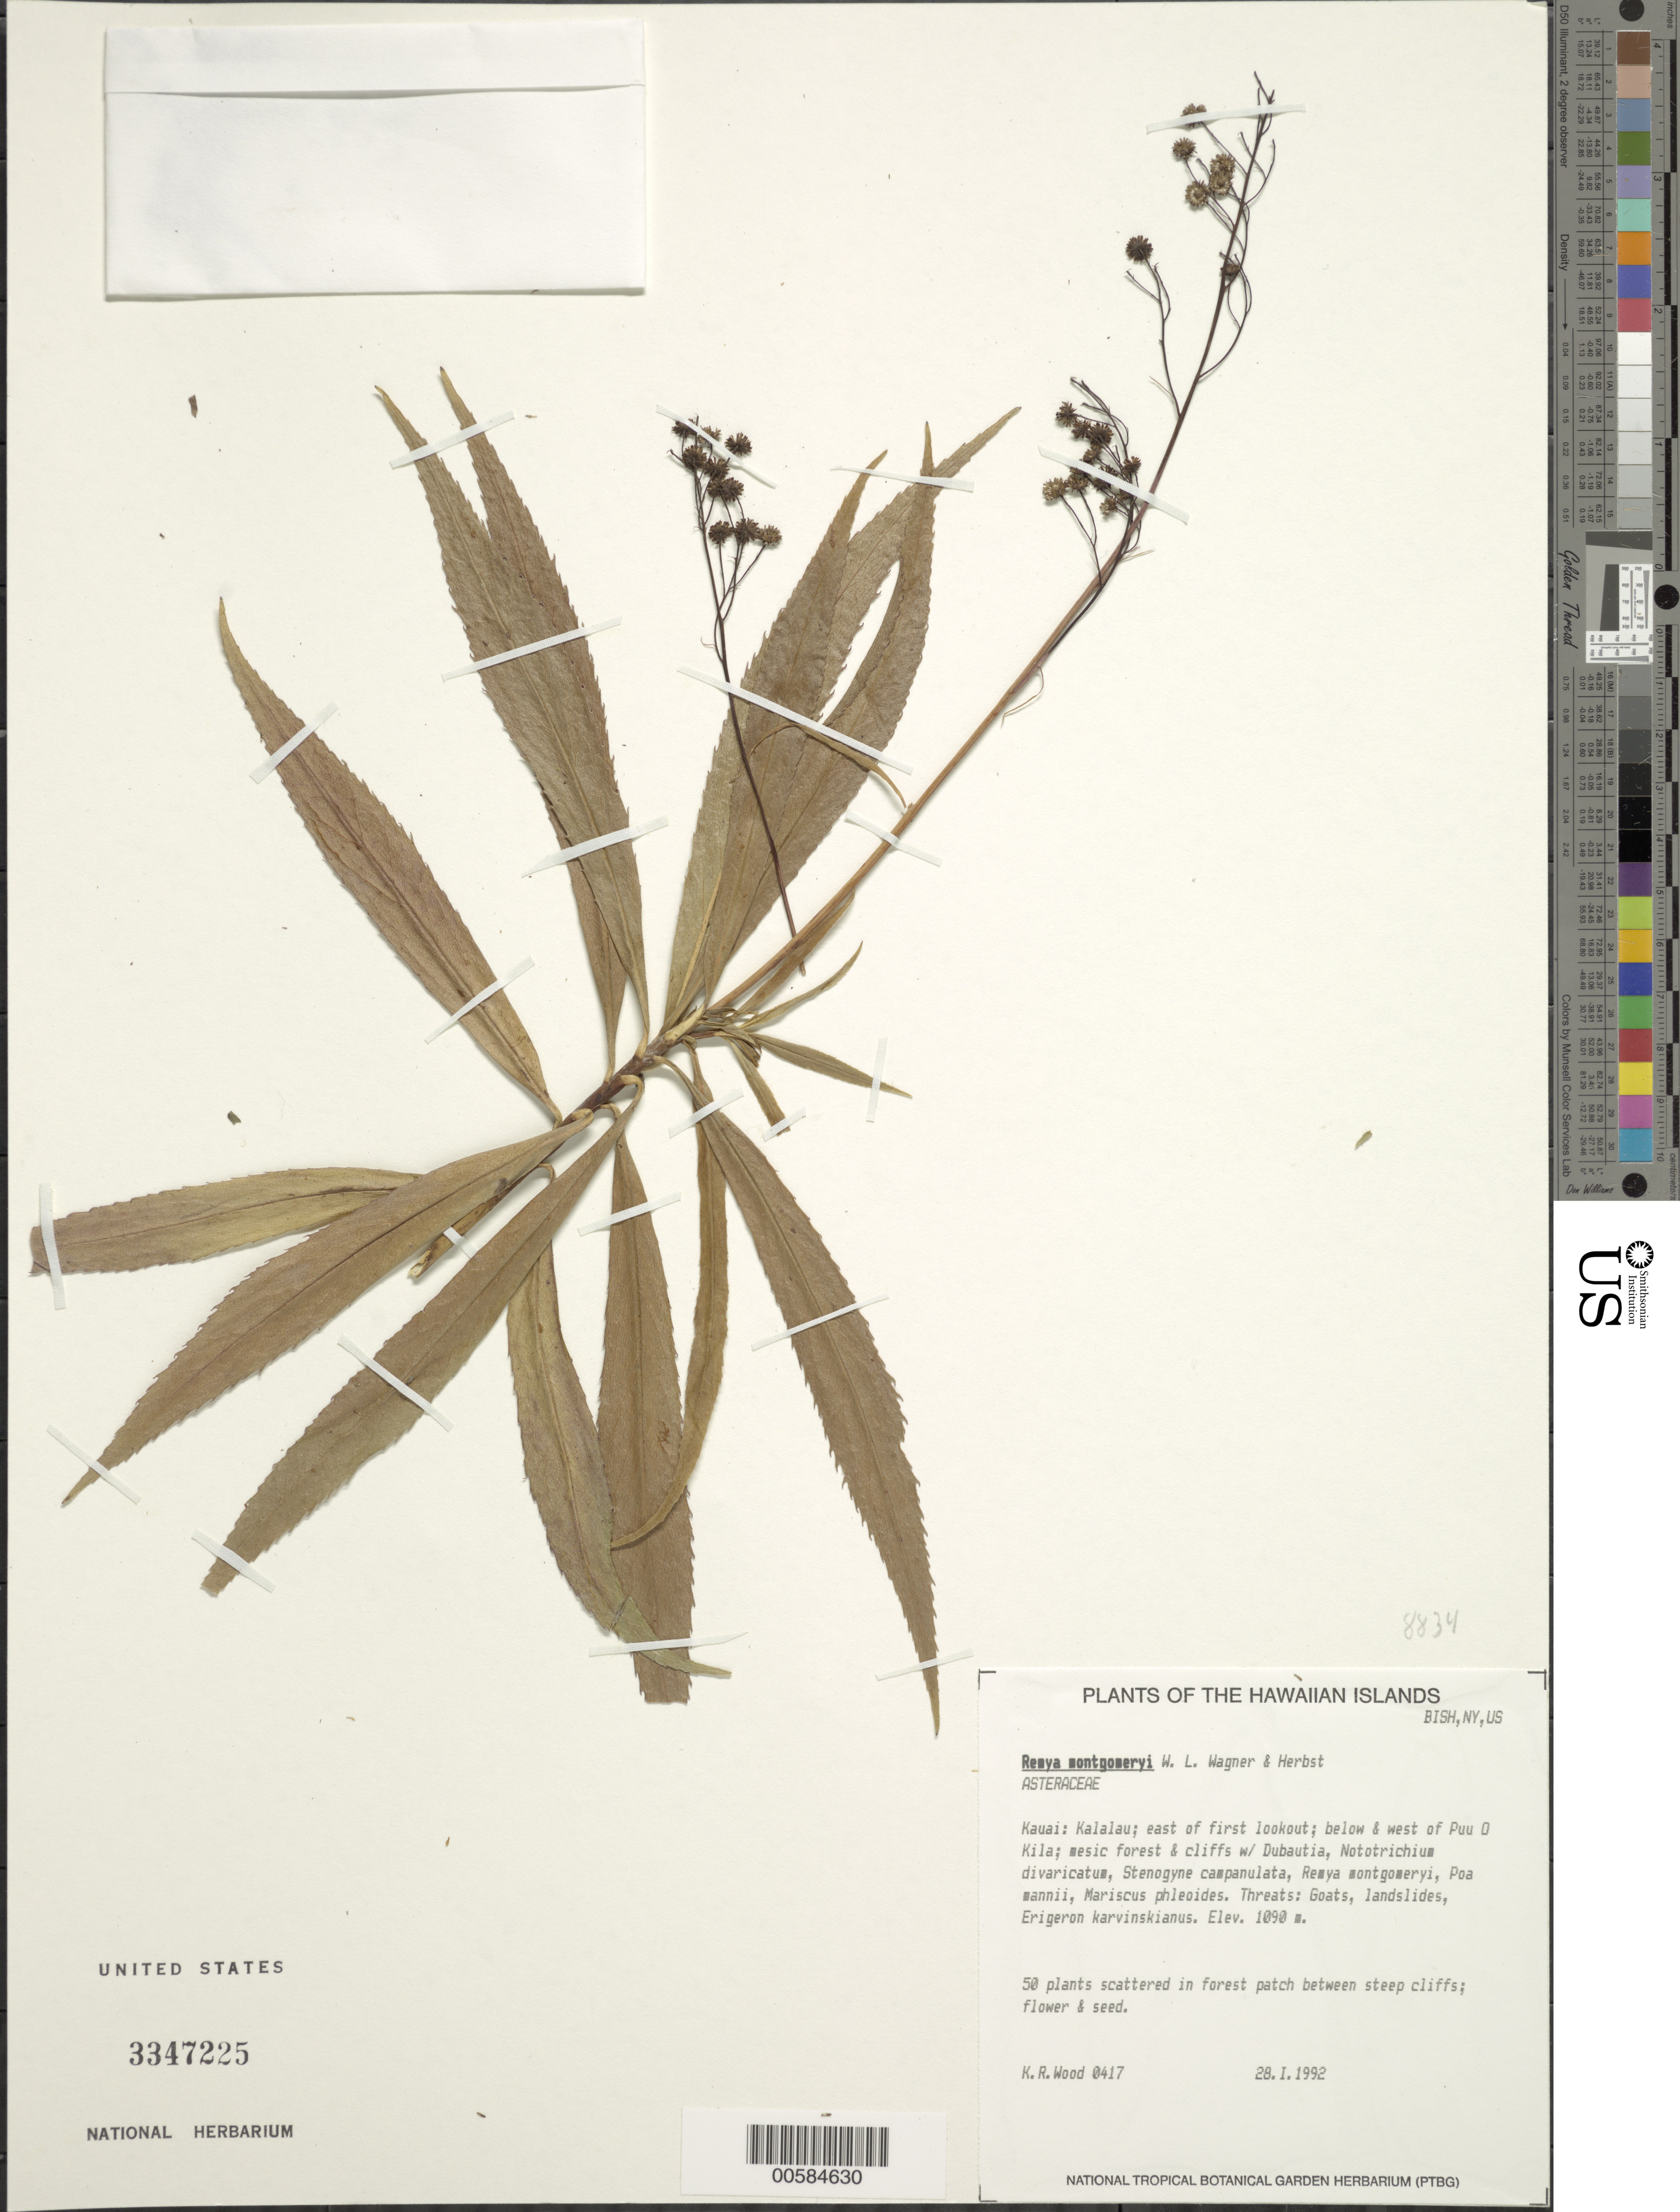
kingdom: Plantae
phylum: Tracheophyta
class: Magnoliopsida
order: Asterales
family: Asteraceae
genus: Remya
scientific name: Remya montgomeryi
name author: W.L. Wagner & D.R. Herbst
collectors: K. R. Wood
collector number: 0417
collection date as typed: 28 Jan 1992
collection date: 1992-01-28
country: United States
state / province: Hawaii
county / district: Kauai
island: Kaua'i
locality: Kalalau; E of first lookout; below & W of Puu O Kila.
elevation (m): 1090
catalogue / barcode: US 3347225